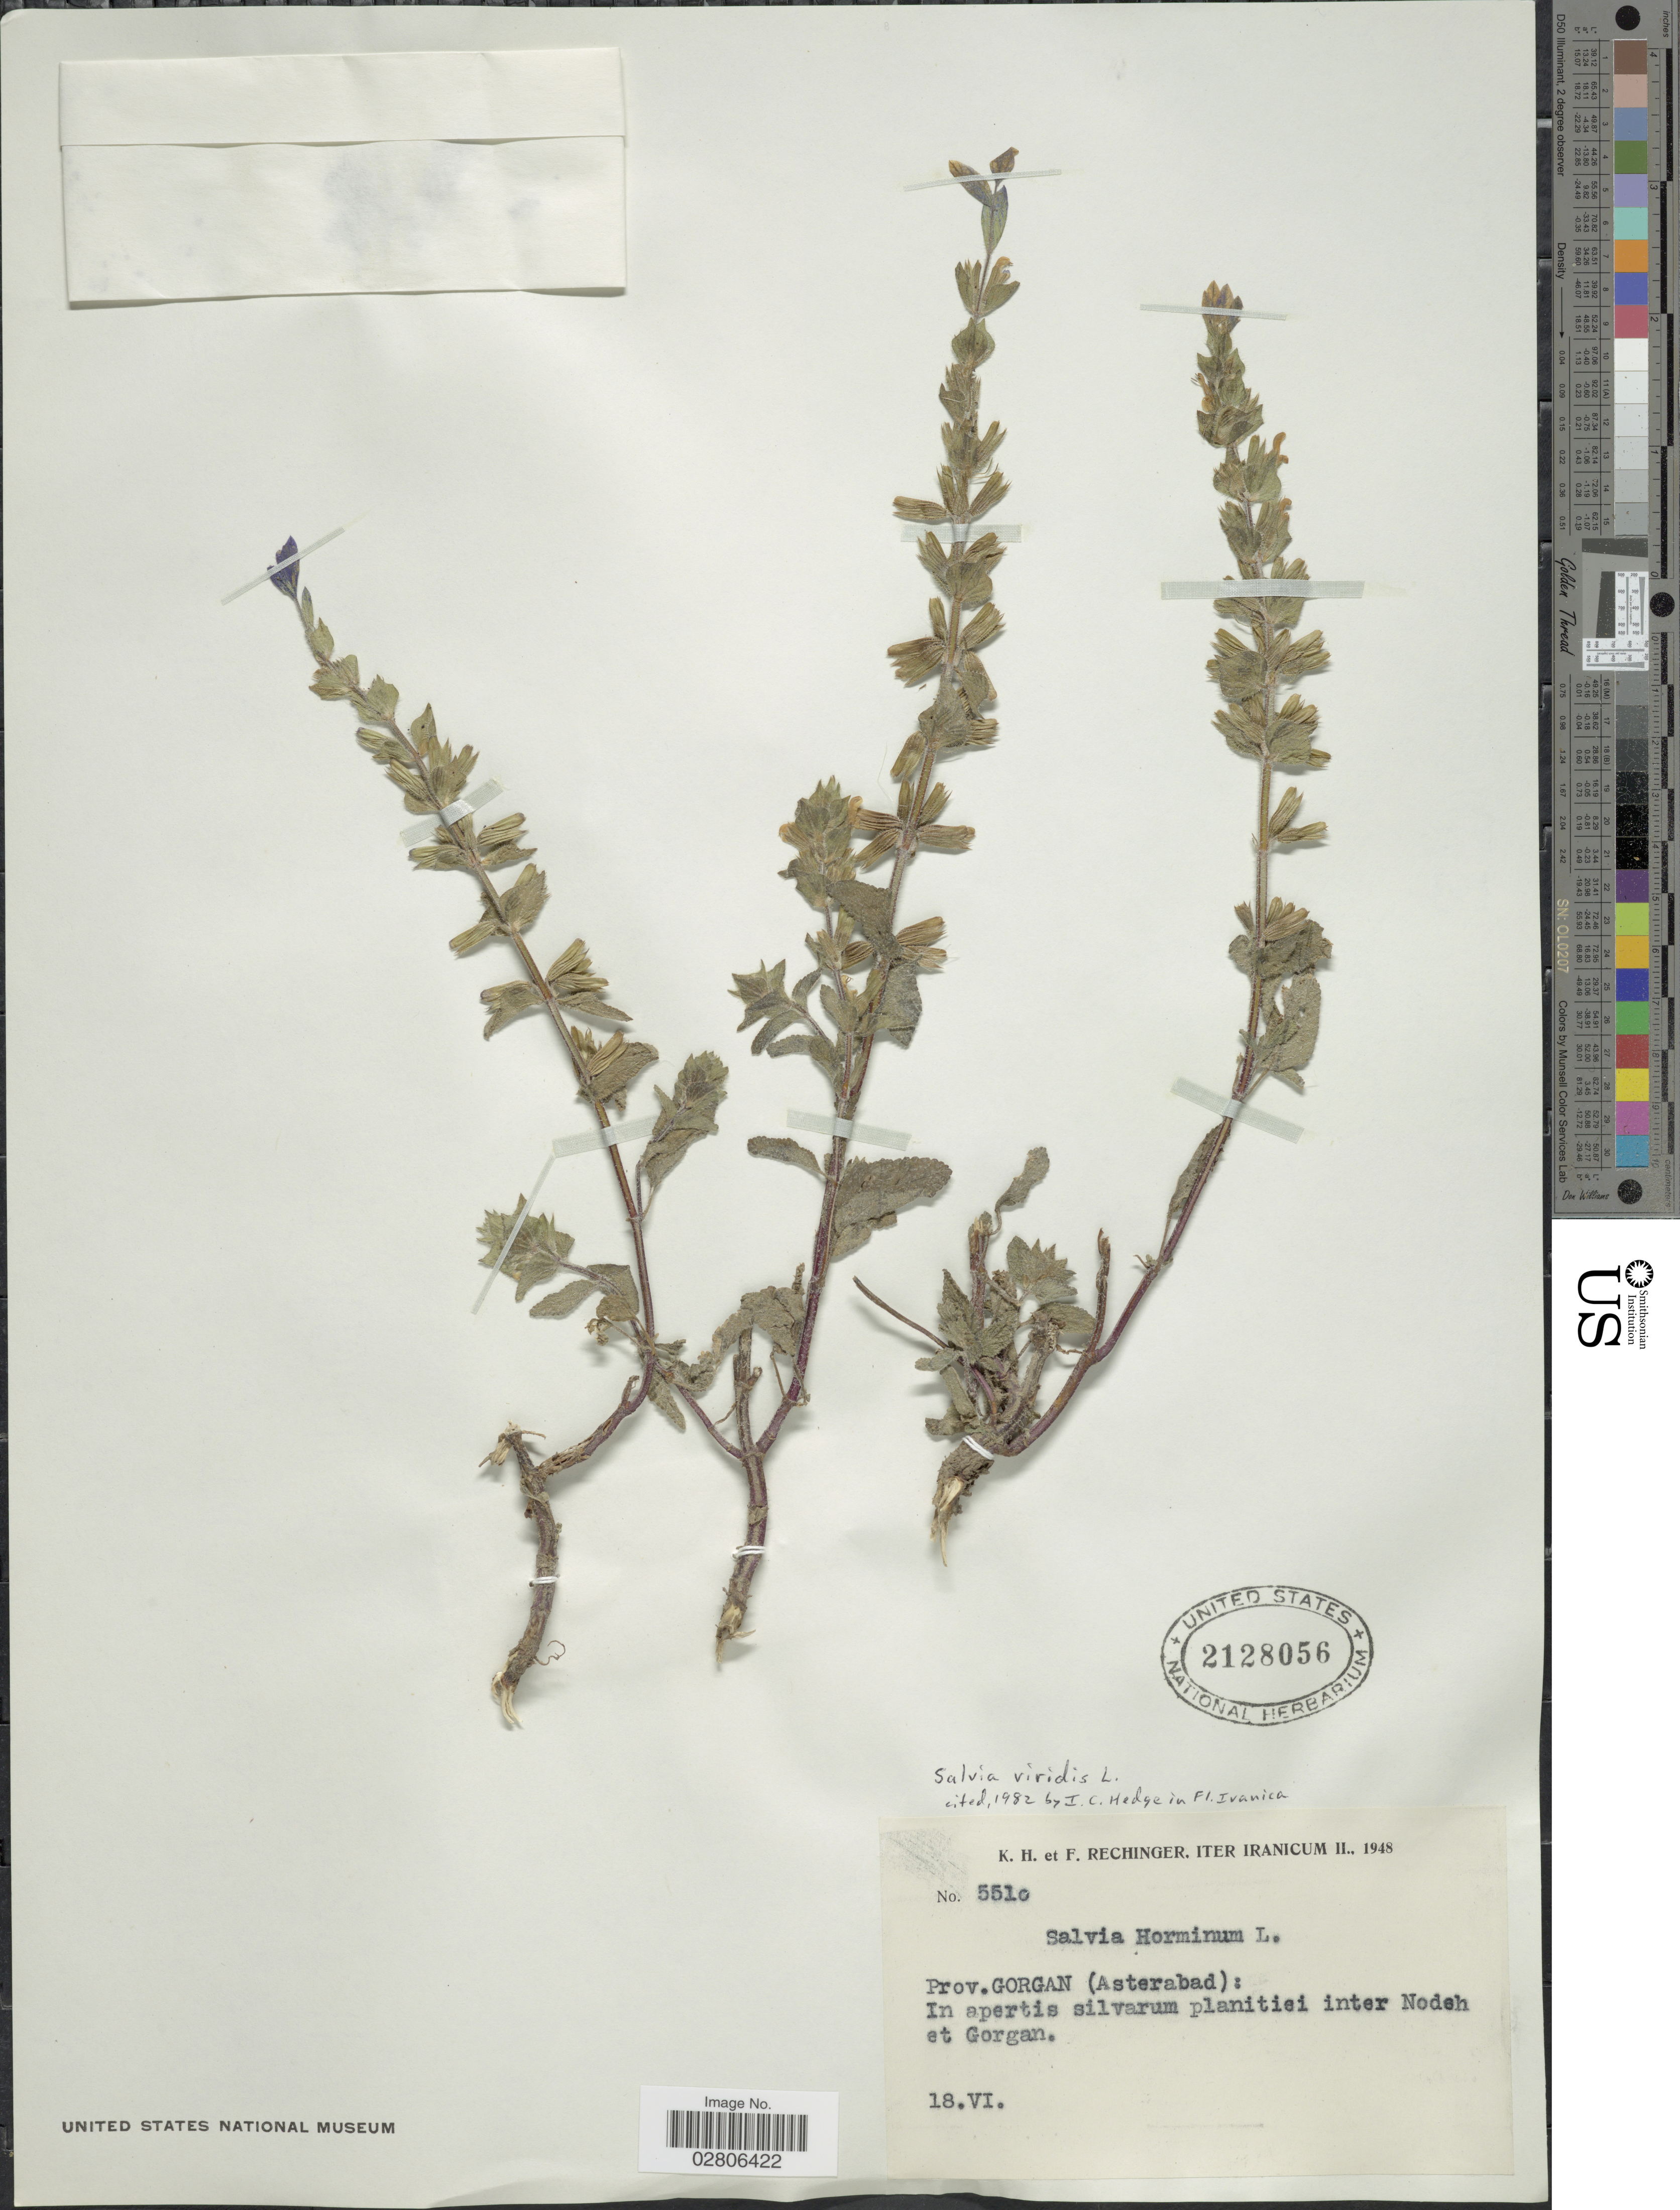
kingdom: Plantae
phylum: Tracheophyta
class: Magnoliopsida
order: Lamiales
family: Lamiaceae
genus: Salvia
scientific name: Salvia viridis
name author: L.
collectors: K. H. Rechinger & F. Rechinger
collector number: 5510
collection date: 1948-06-18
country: Iran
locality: Iter Iranicum II. Prov. Gorgan (Asterabad): In apertis silvarum planitiei inter Nodeh et Gorgan.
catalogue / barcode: US 2128056